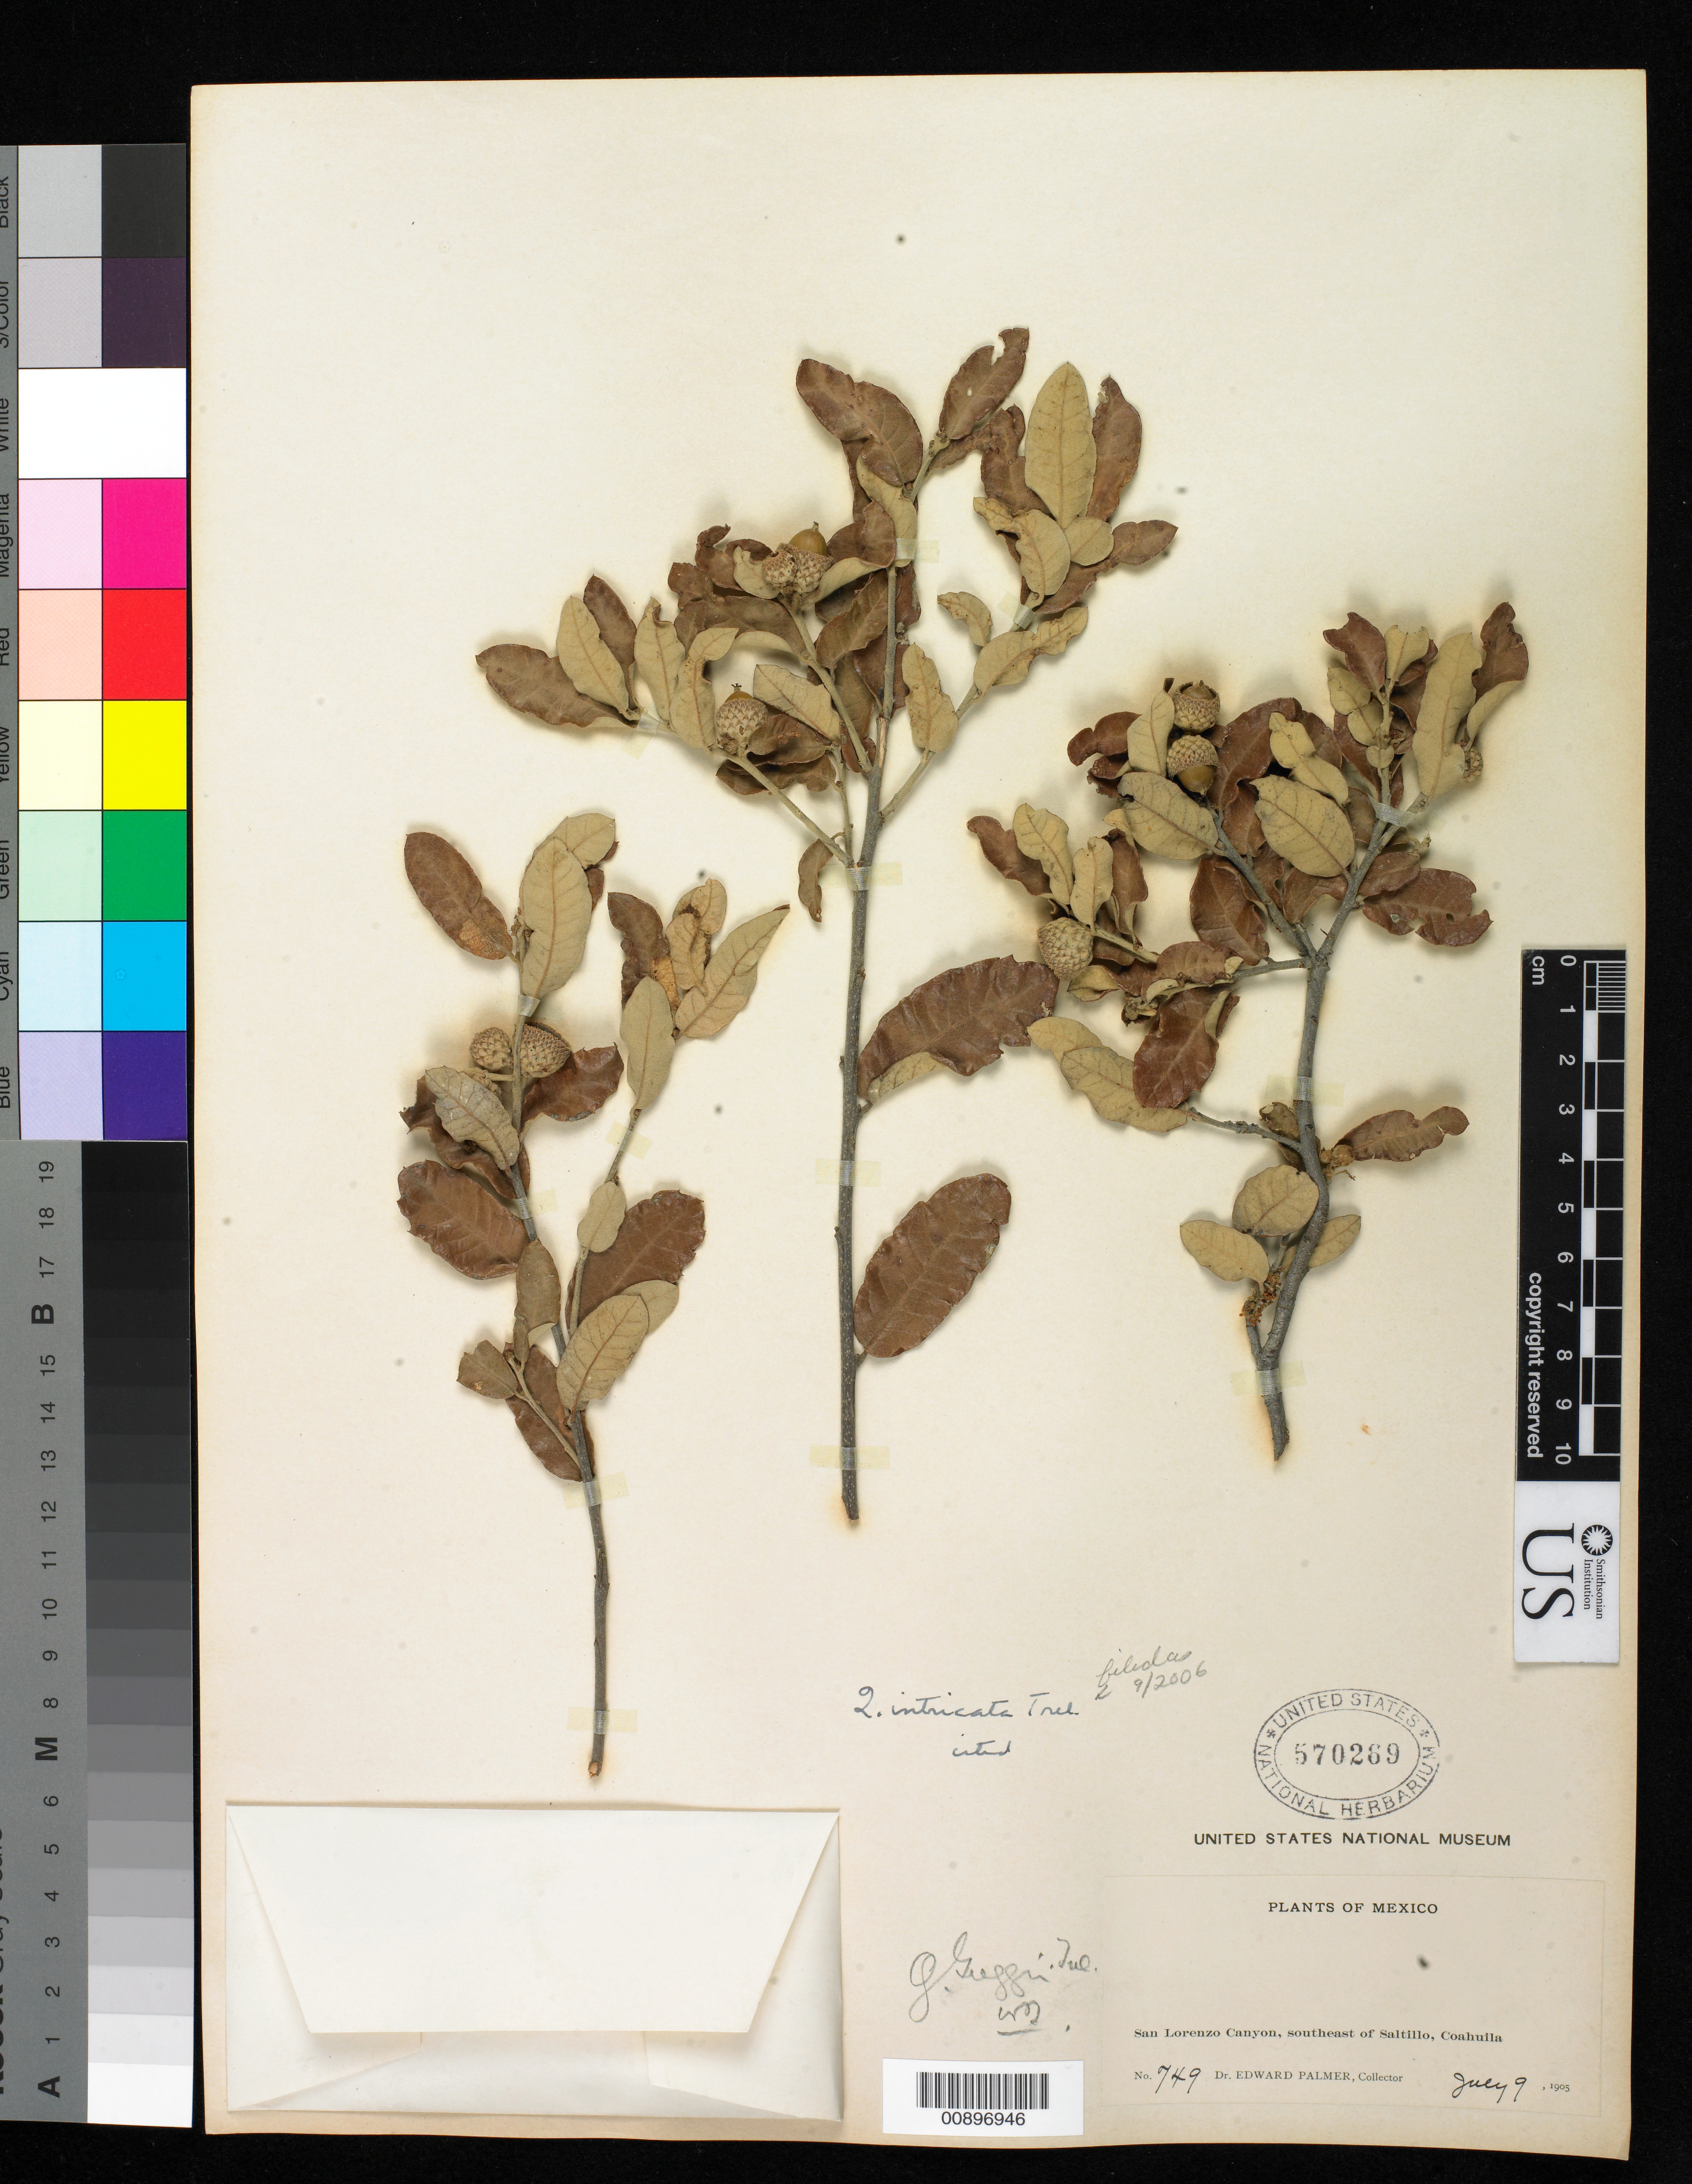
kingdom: Plantae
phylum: Tracheophyta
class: Magnoliopsida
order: Fagales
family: Fagaceae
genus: Quercus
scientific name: Quercus intricata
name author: Trel.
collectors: E. Palmer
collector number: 749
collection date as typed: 09 Jul 1905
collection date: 1905-07-09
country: Mexico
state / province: Coahuila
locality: San Lorenzo Canyon, southeast of Saltillo, Coahuila.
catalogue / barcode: US 570269